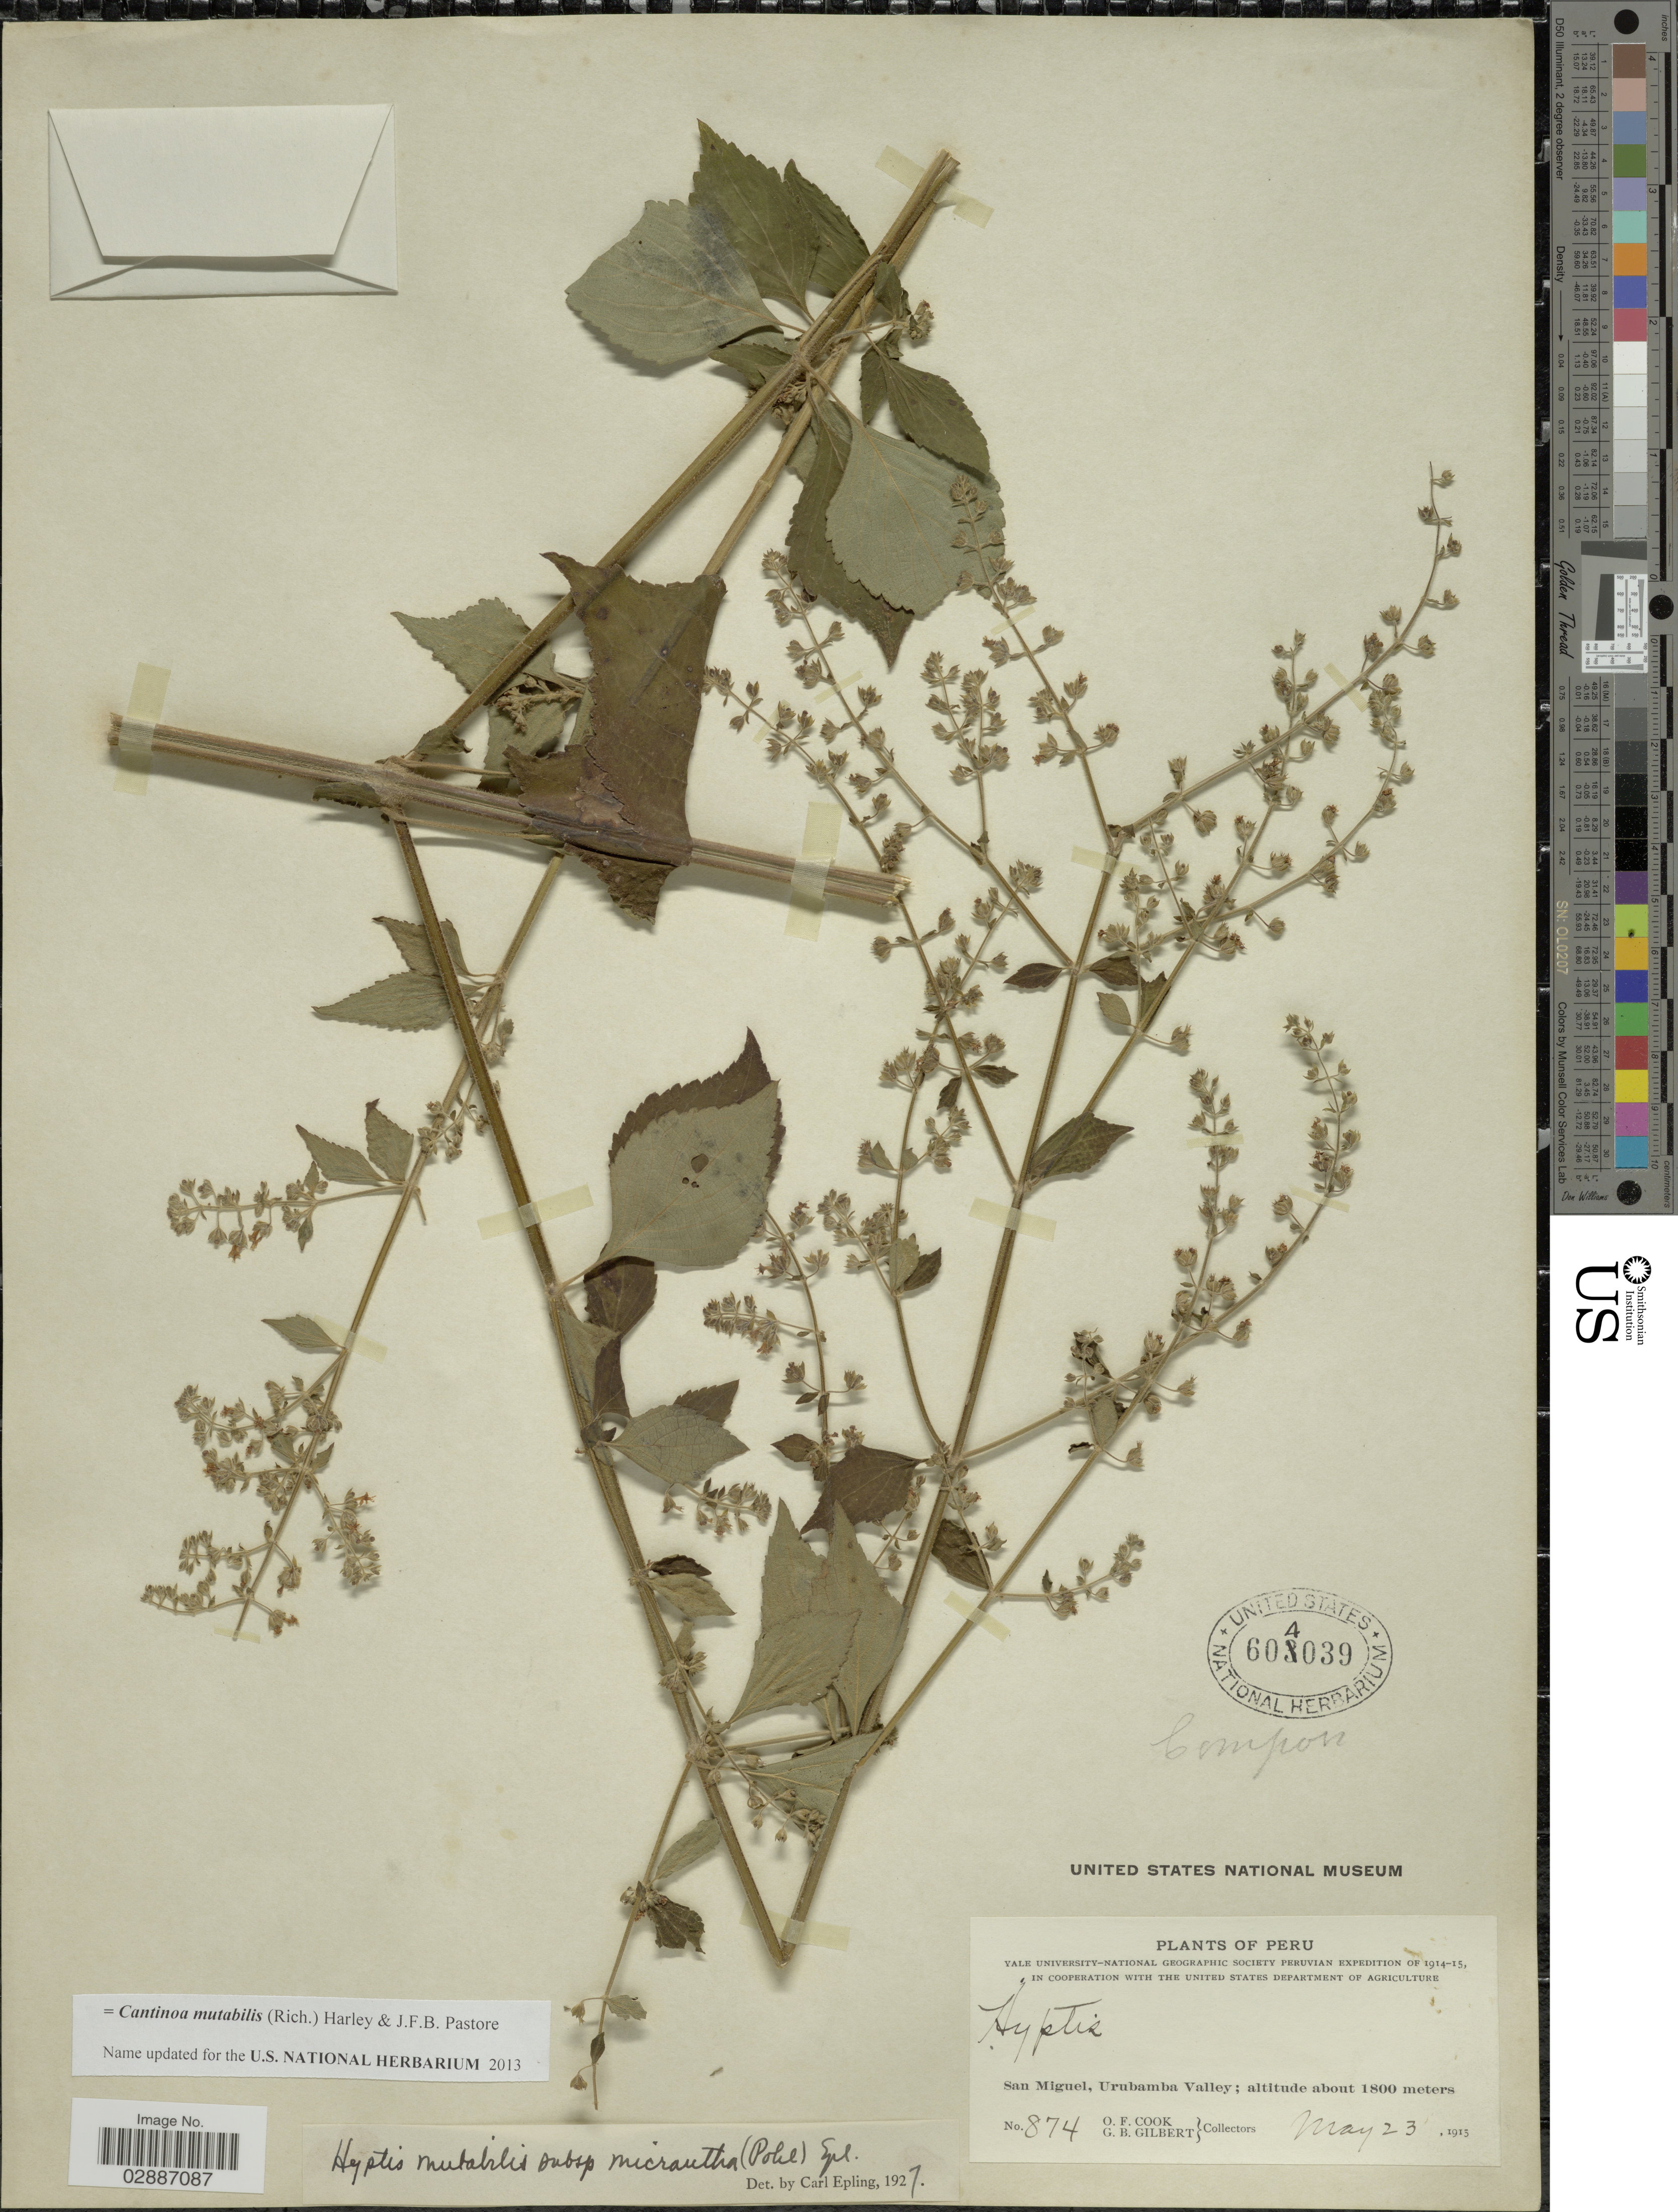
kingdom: Plantae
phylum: Tracheophyta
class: Magnoliopsida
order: Lamiales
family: Lamiaceae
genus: Cantinoa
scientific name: Cantinoa mutabilis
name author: (Epling) Harley & J.F.B. Pastore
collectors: O. F. Cook & G. B. Gilbert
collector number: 874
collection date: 1915-05-23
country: Peru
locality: San Miguel, Urubamba Valley.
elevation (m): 1800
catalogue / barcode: US 604039